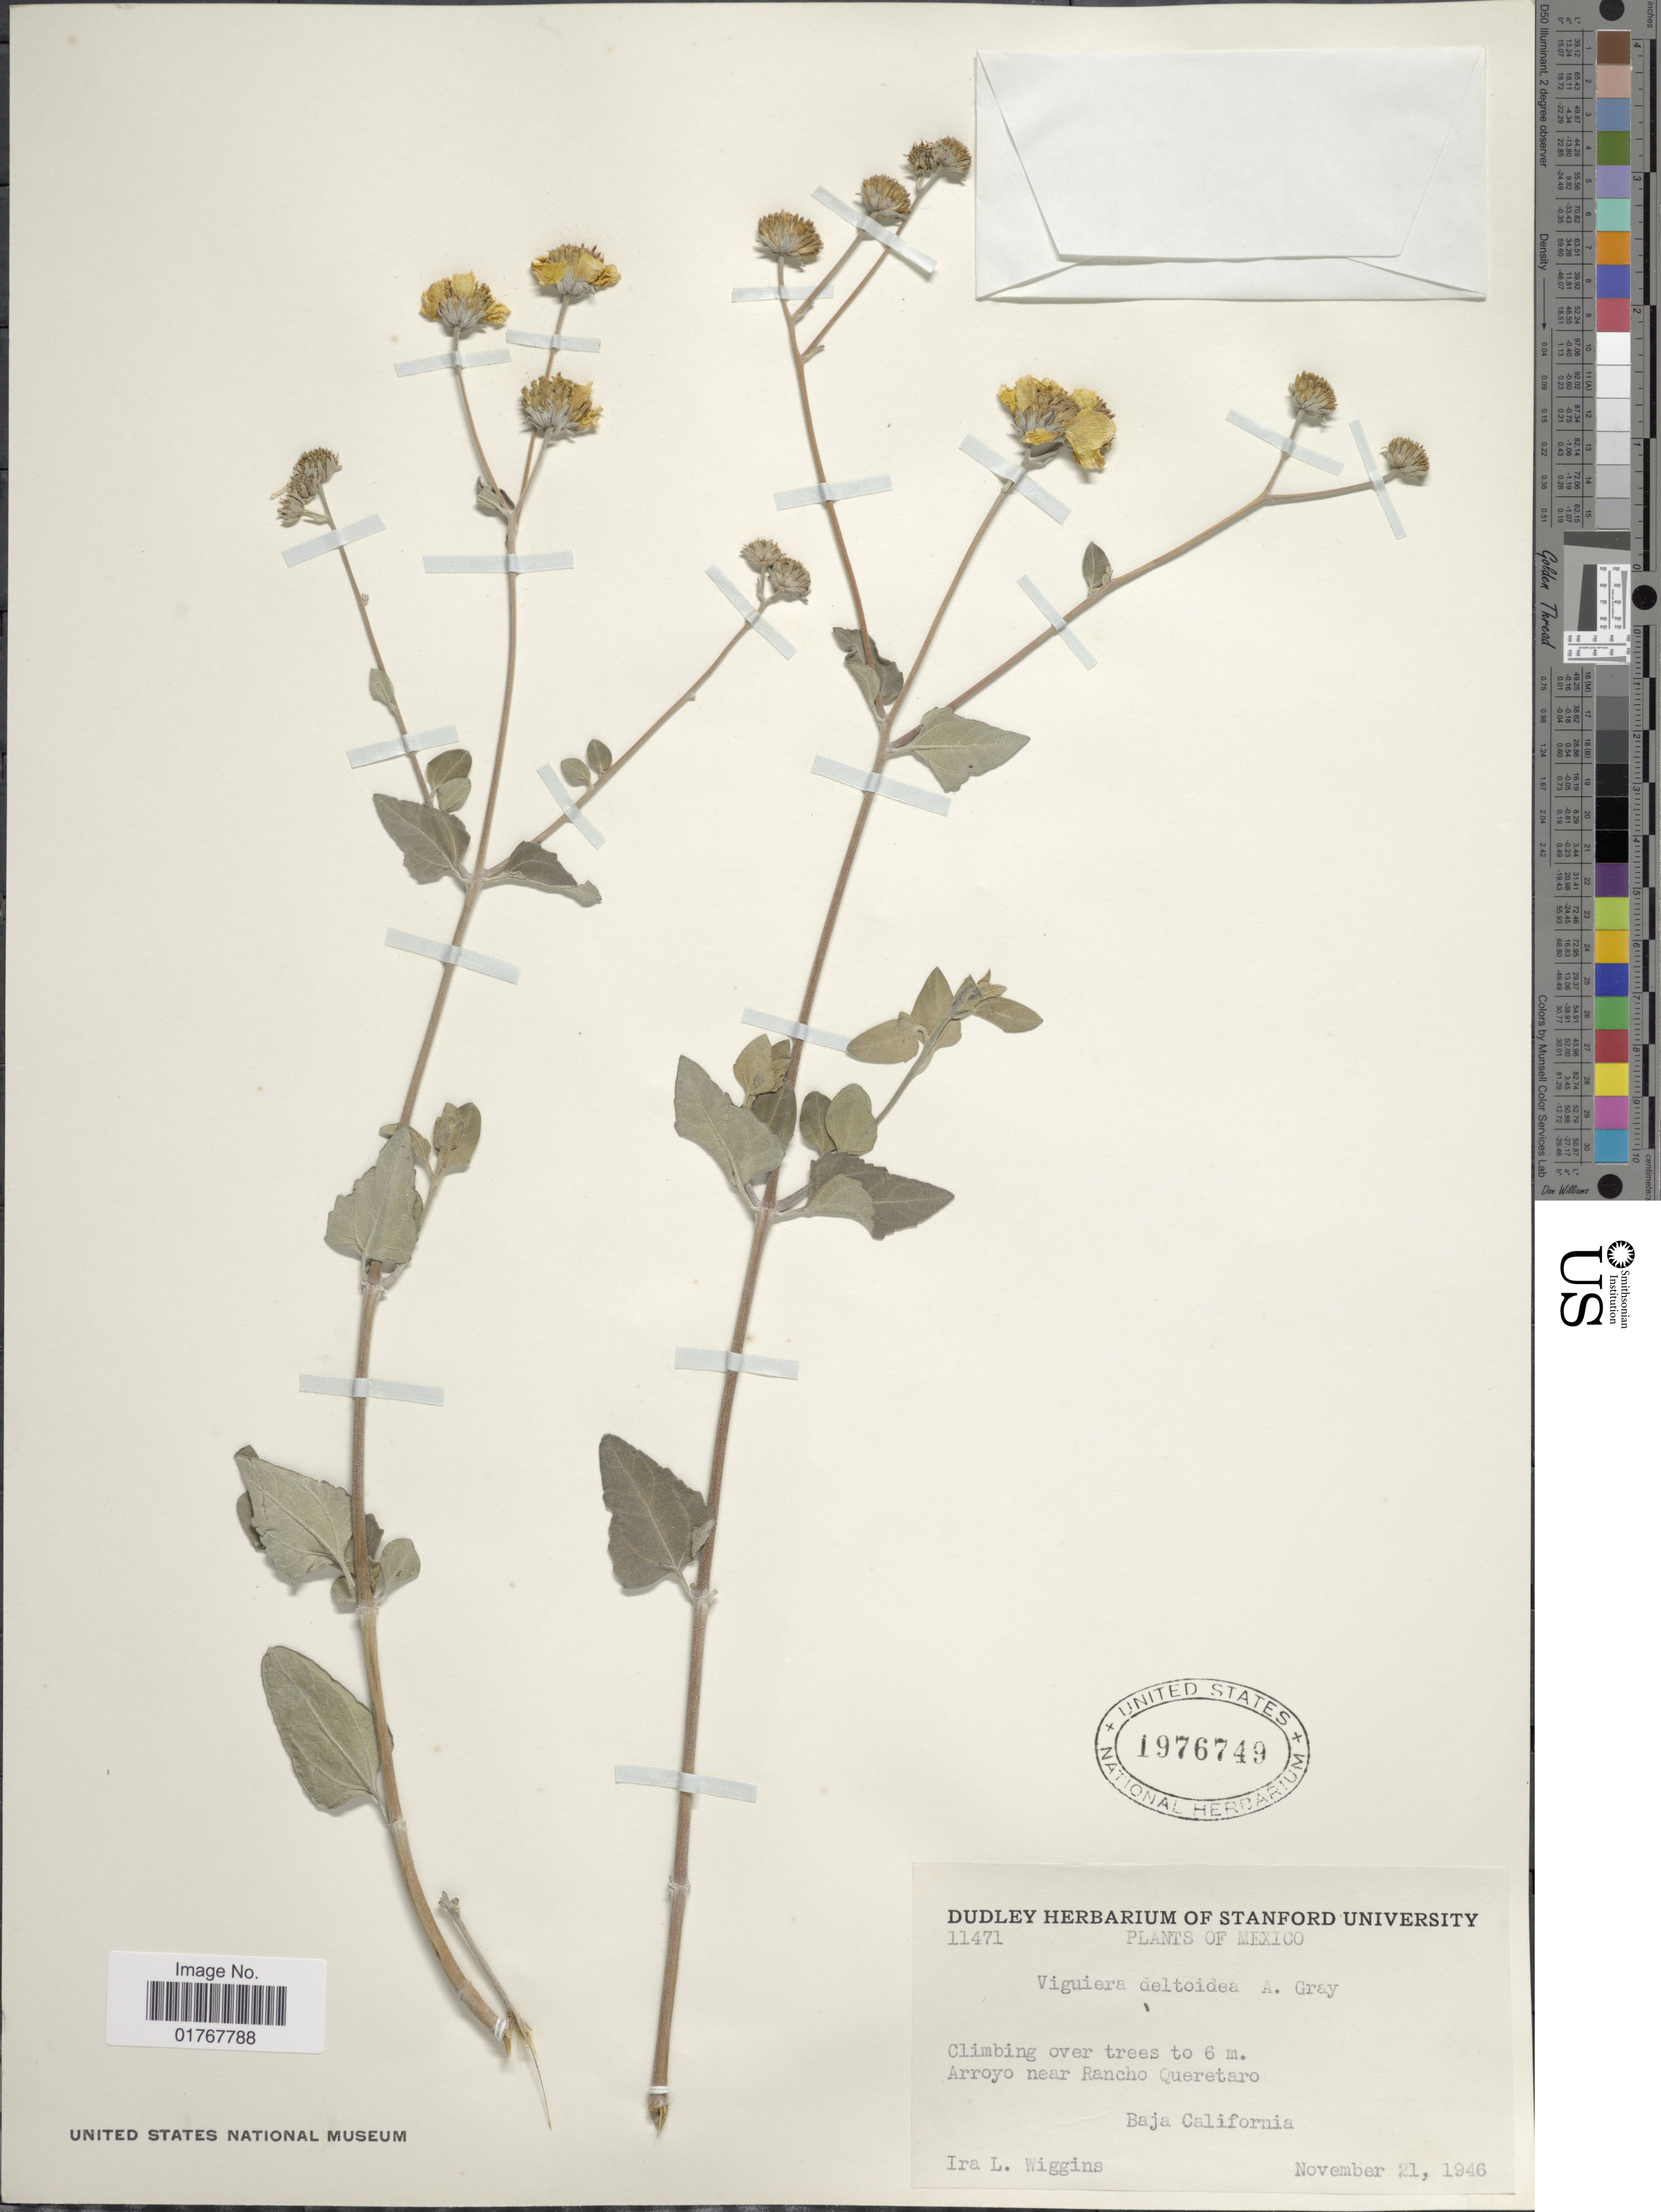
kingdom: Plantae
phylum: Tracheophyta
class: Magnoliopsida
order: Asterales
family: Asteraceae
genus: Viguiera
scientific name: Viguiera deltoidea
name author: A. Gray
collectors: I. L. Wiggins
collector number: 11471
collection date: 1946-11-21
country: Mexico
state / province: Baja California Sur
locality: Arroyo near Rancho Queretaro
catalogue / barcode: US 1976749